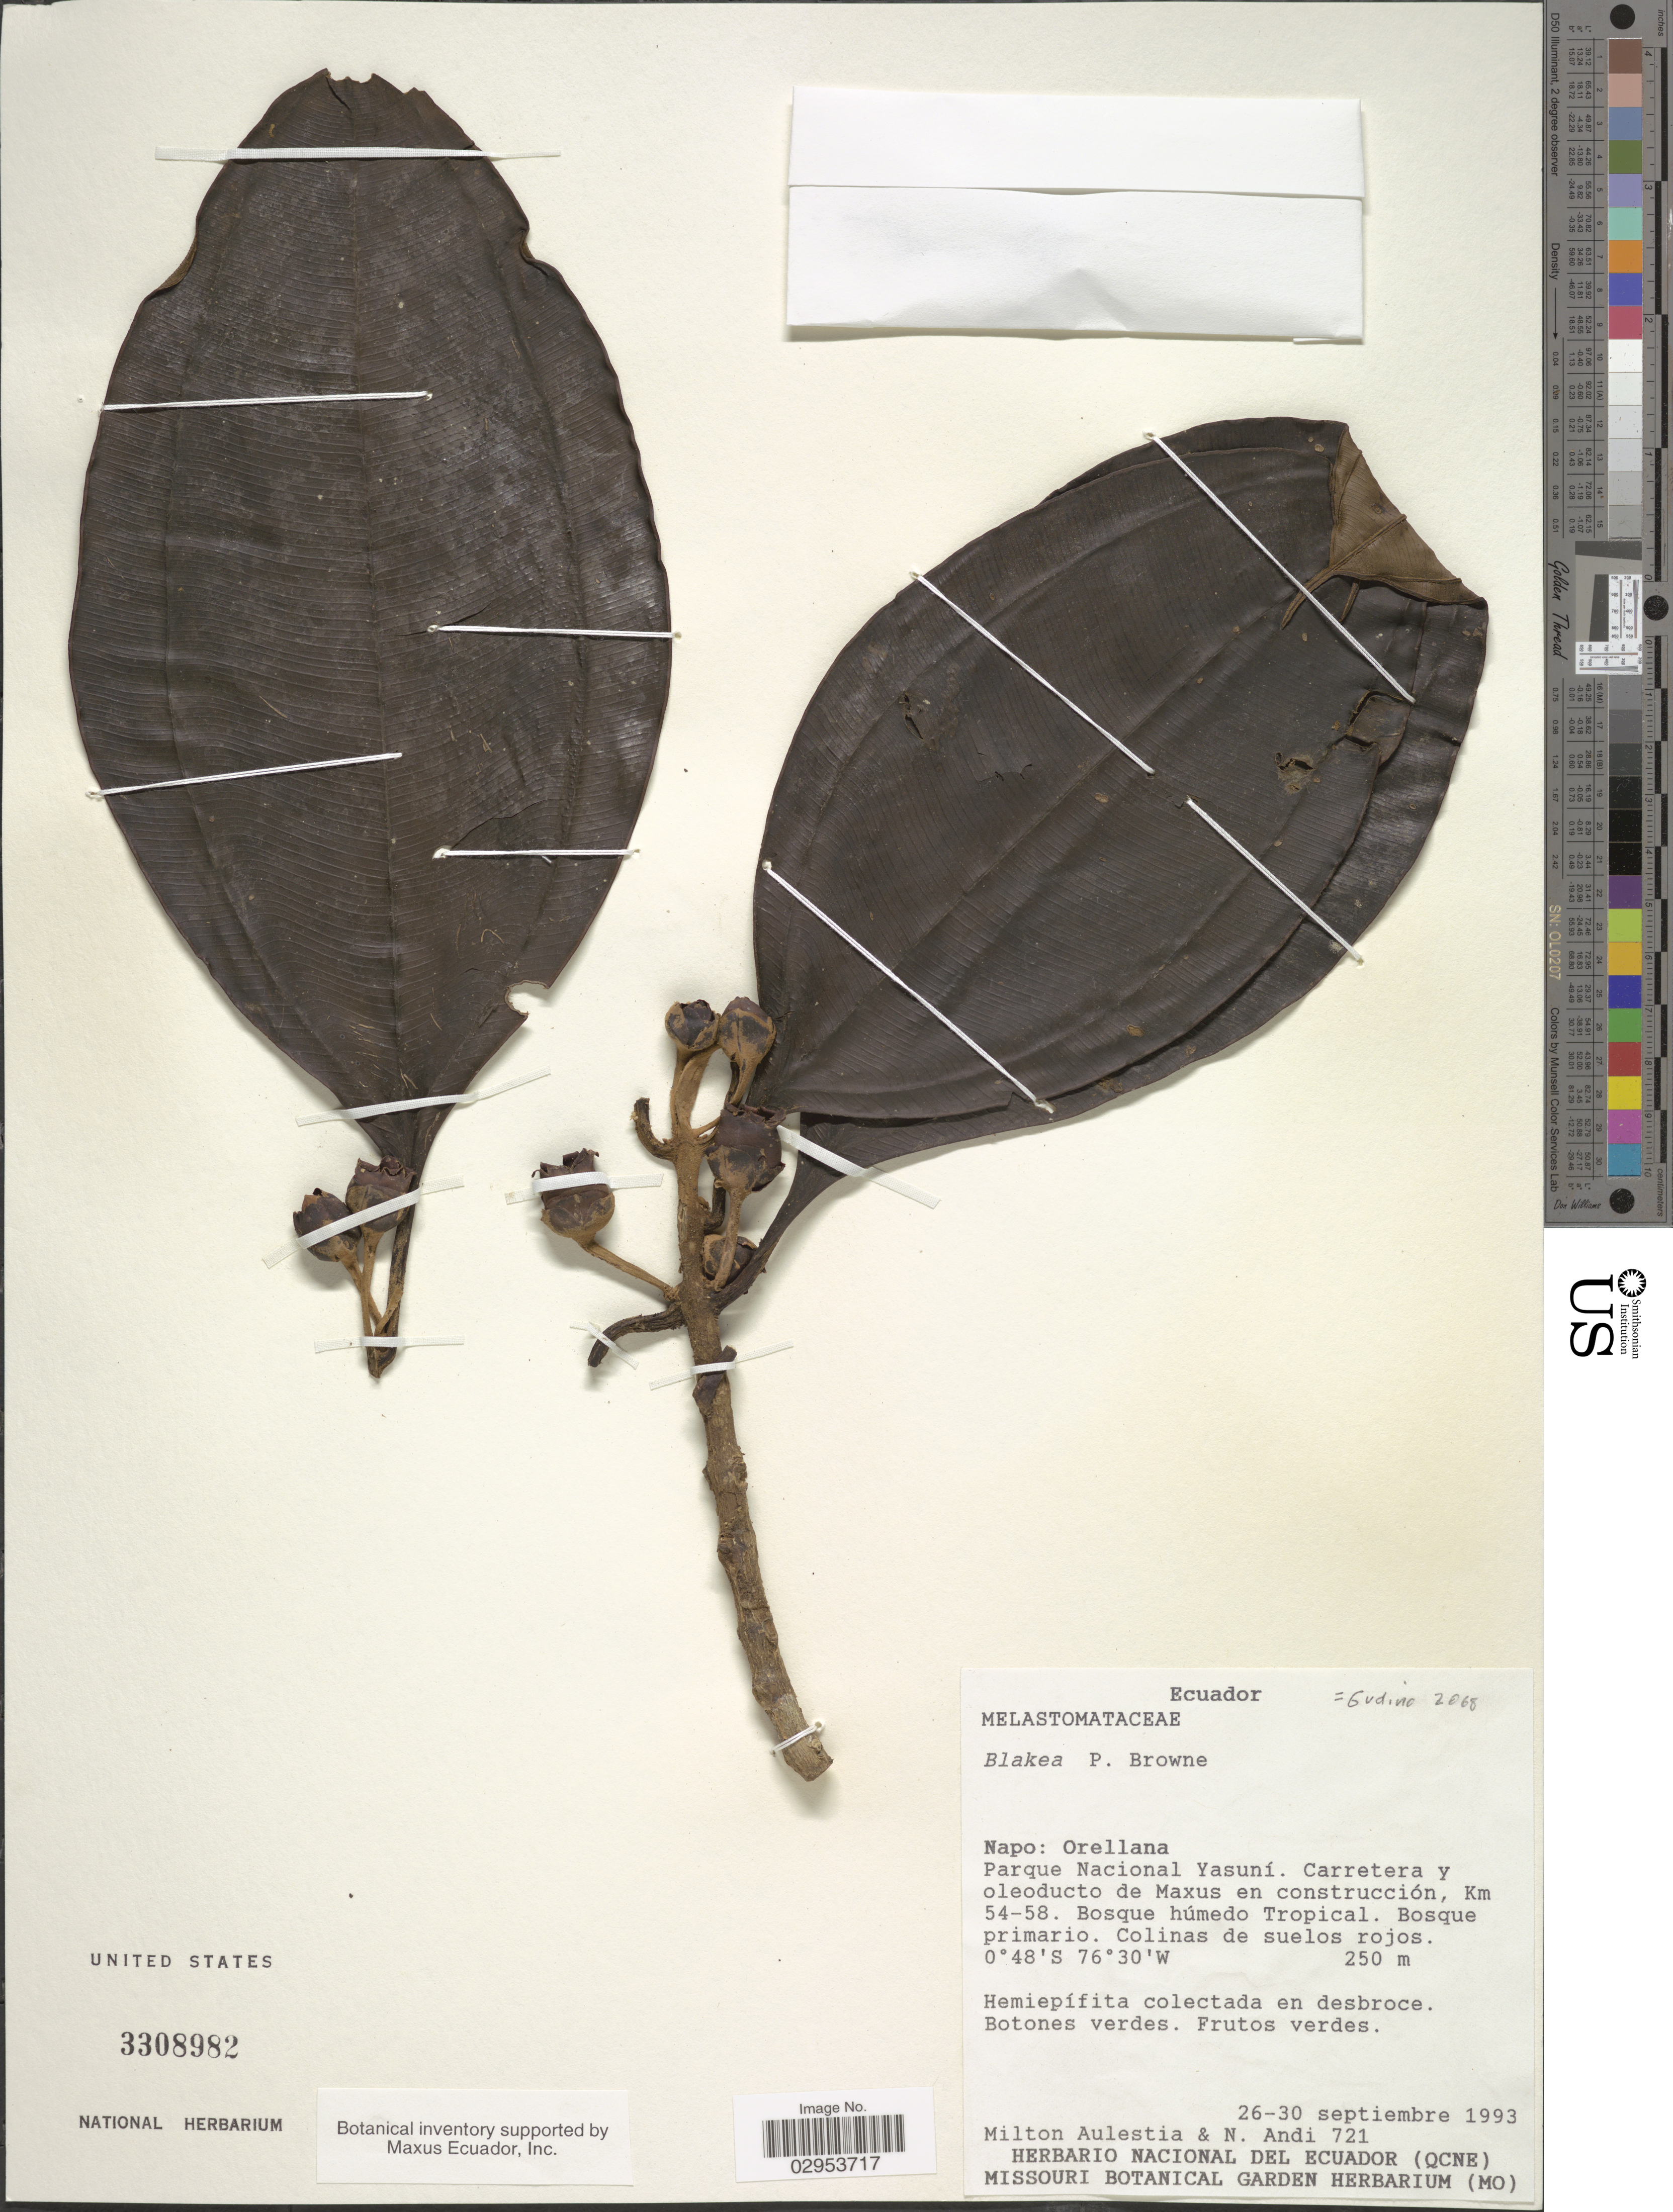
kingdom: Plantae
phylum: Tracheophyta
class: Magnoliopsida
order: Myrtales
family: Melastomataceae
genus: Blakea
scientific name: Blakea sp.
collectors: M. Aulestia & N. Andi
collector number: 721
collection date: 1993-09-26/1993-09-30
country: Ecuador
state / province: Napo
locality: Napo: Orellana. Parque Nacional Yasuní. Carretera y oleoducto de Maxus en construcción, Km 54-58. Bosque húmedo Tropical. Colinas de suelos rojos.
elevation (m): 250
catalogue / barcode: US 3308982